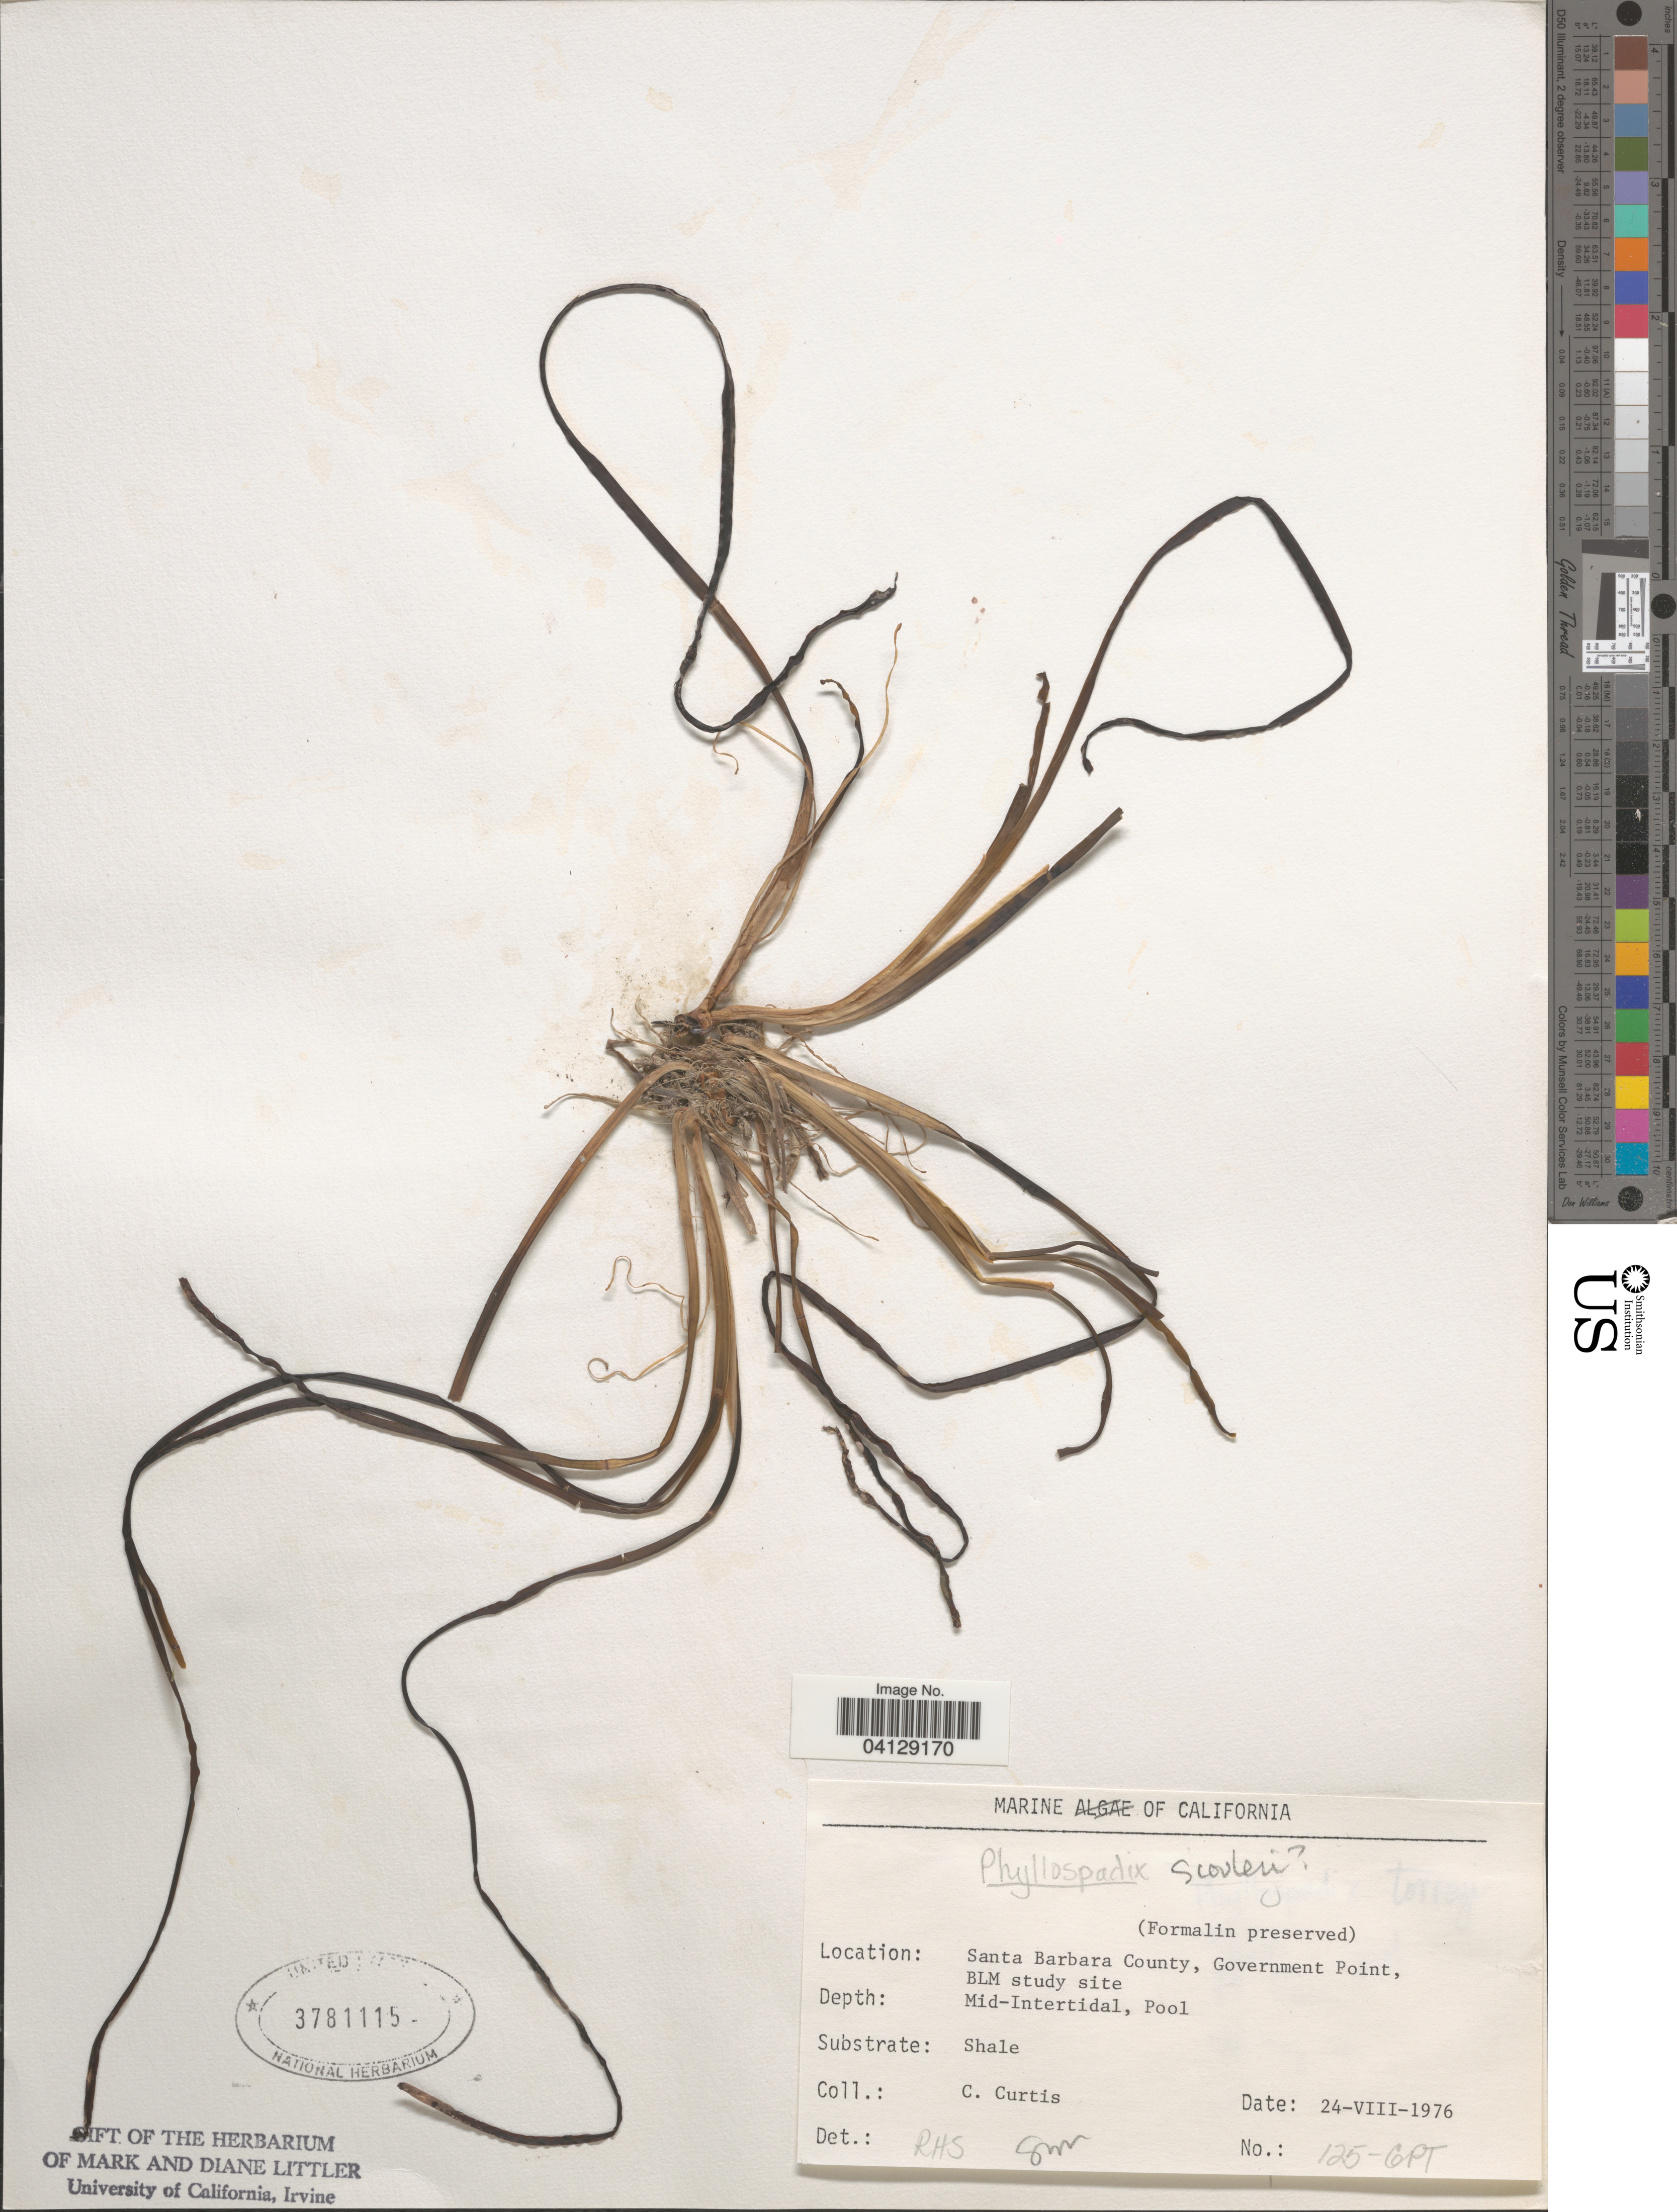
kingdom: Plantae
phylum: Tracheophyta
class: Liliopsida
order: Alismatales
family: Zosteraceae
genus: Phyllospadix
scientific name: Phyllospadix scouleri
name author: Hook.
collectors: C. Curtis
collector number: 125-GPT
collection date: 1976-08-24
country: United States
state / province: California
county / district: Santa Barbara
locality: Santa Barbara County, Government Point, BLM study site.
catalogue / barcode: US 3781115